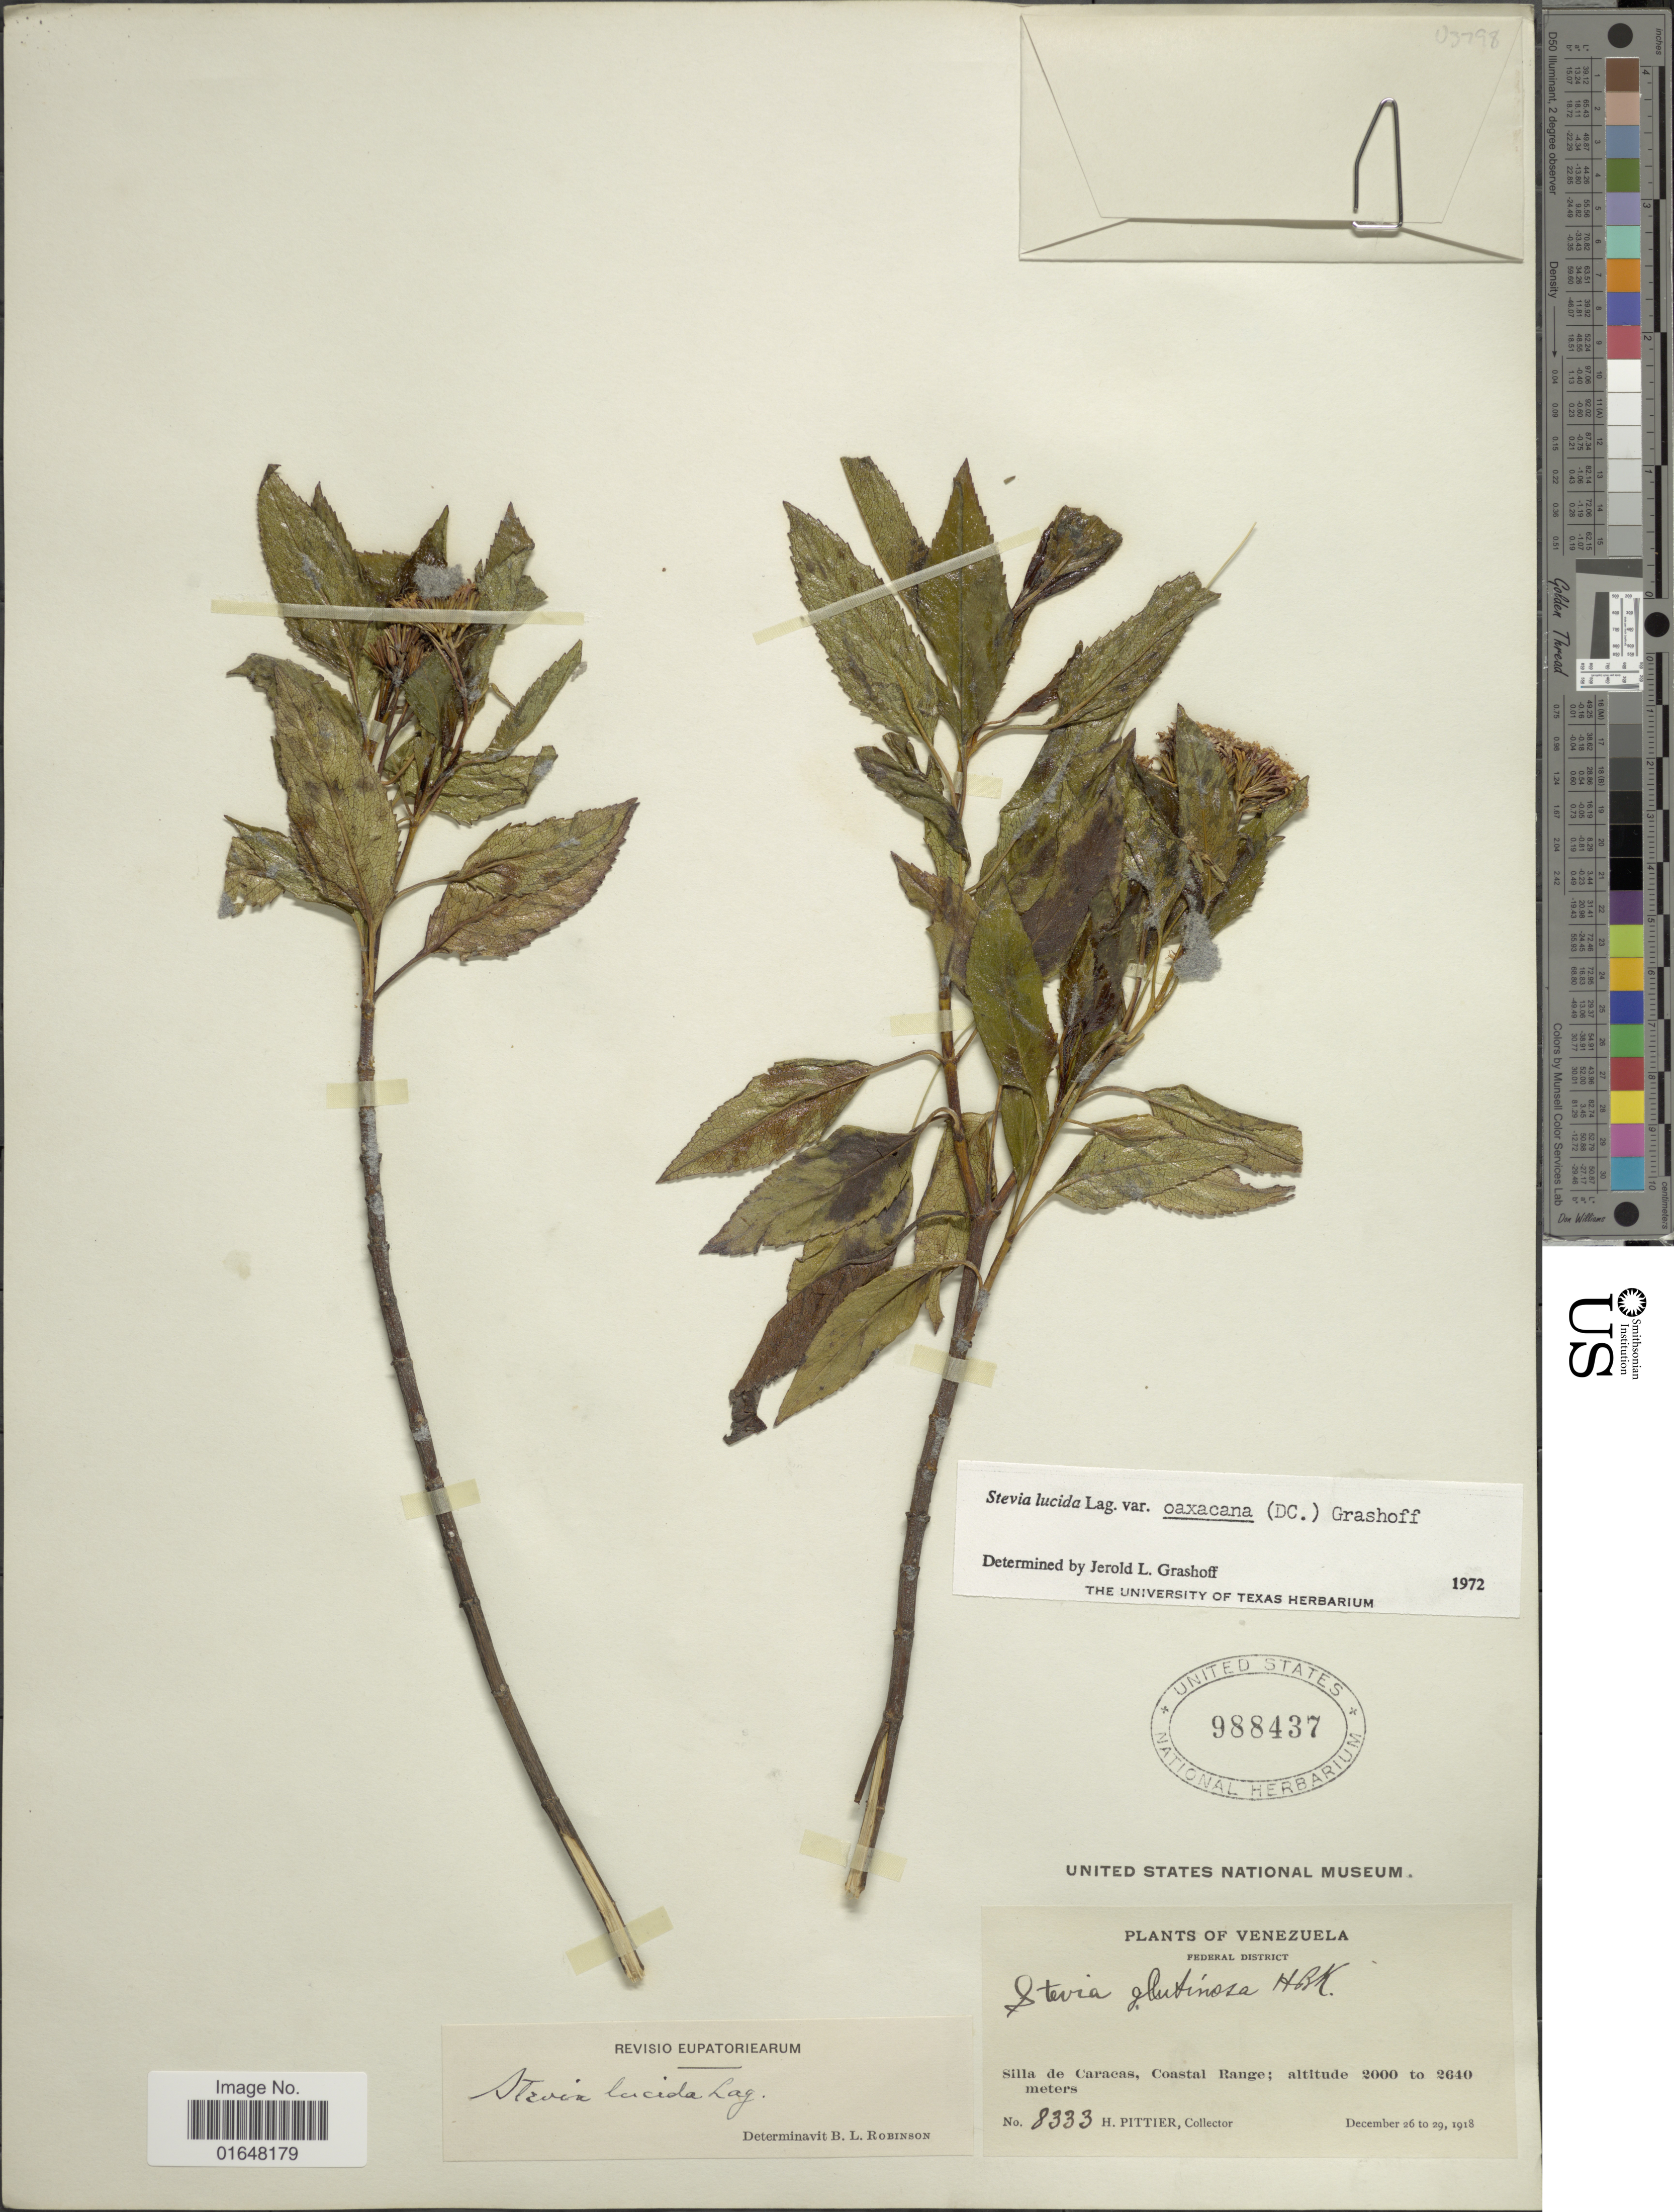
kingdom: Plantae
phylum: Tracheophyta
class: Magnoliopsida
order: Asterales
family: Asteraceae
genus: Stevia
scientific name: Stevia lucida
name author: Lag.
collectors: H. F. Pittier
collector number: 8333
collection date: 1918-12-26/1918-12-29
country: Venezuela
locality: Federal District, Silla de Caracas, Coastal Raneg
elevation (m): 2000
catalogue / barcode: US 988437